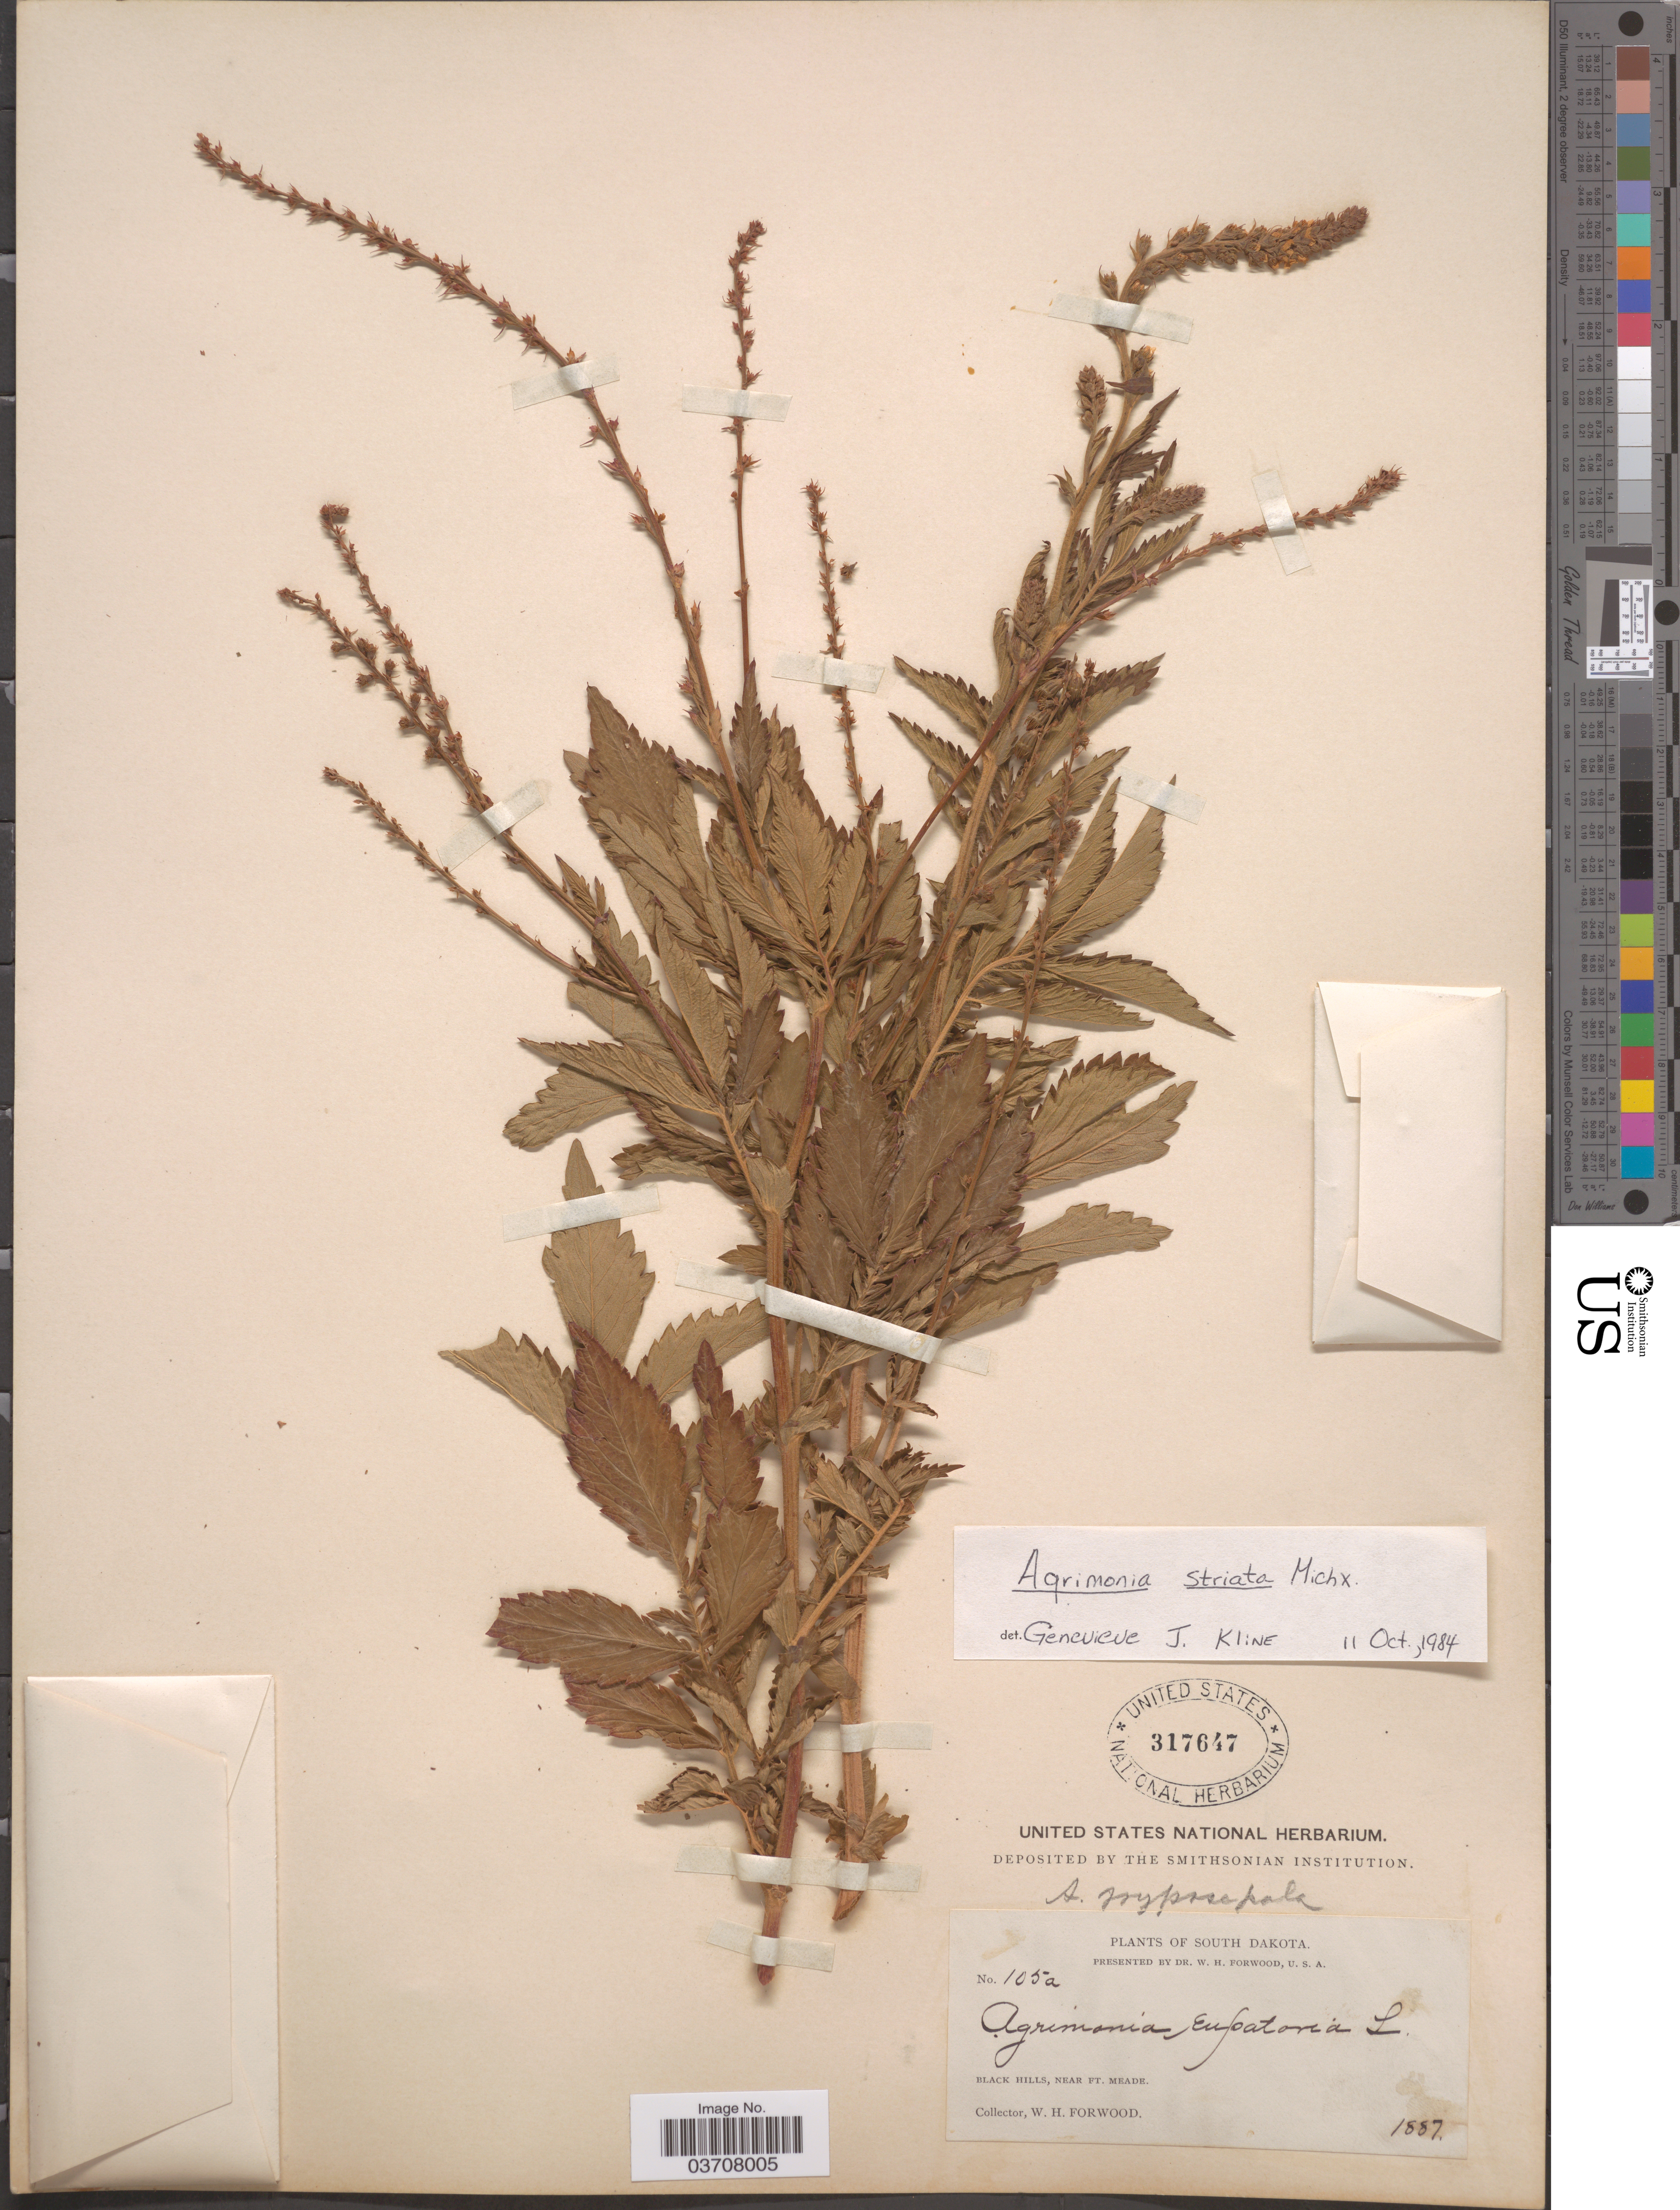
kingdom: Plantae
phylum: Tracheophyta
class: Magnoliopsida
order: Rosales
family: Rosaceae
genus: Agrimonia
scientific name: Agrimonia striata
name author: Michx.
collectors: W. Forwood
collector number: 105a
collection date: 1887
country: United States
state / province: South Dakota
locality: Black Hills, near Ft. Meade.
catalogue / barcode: US 317647